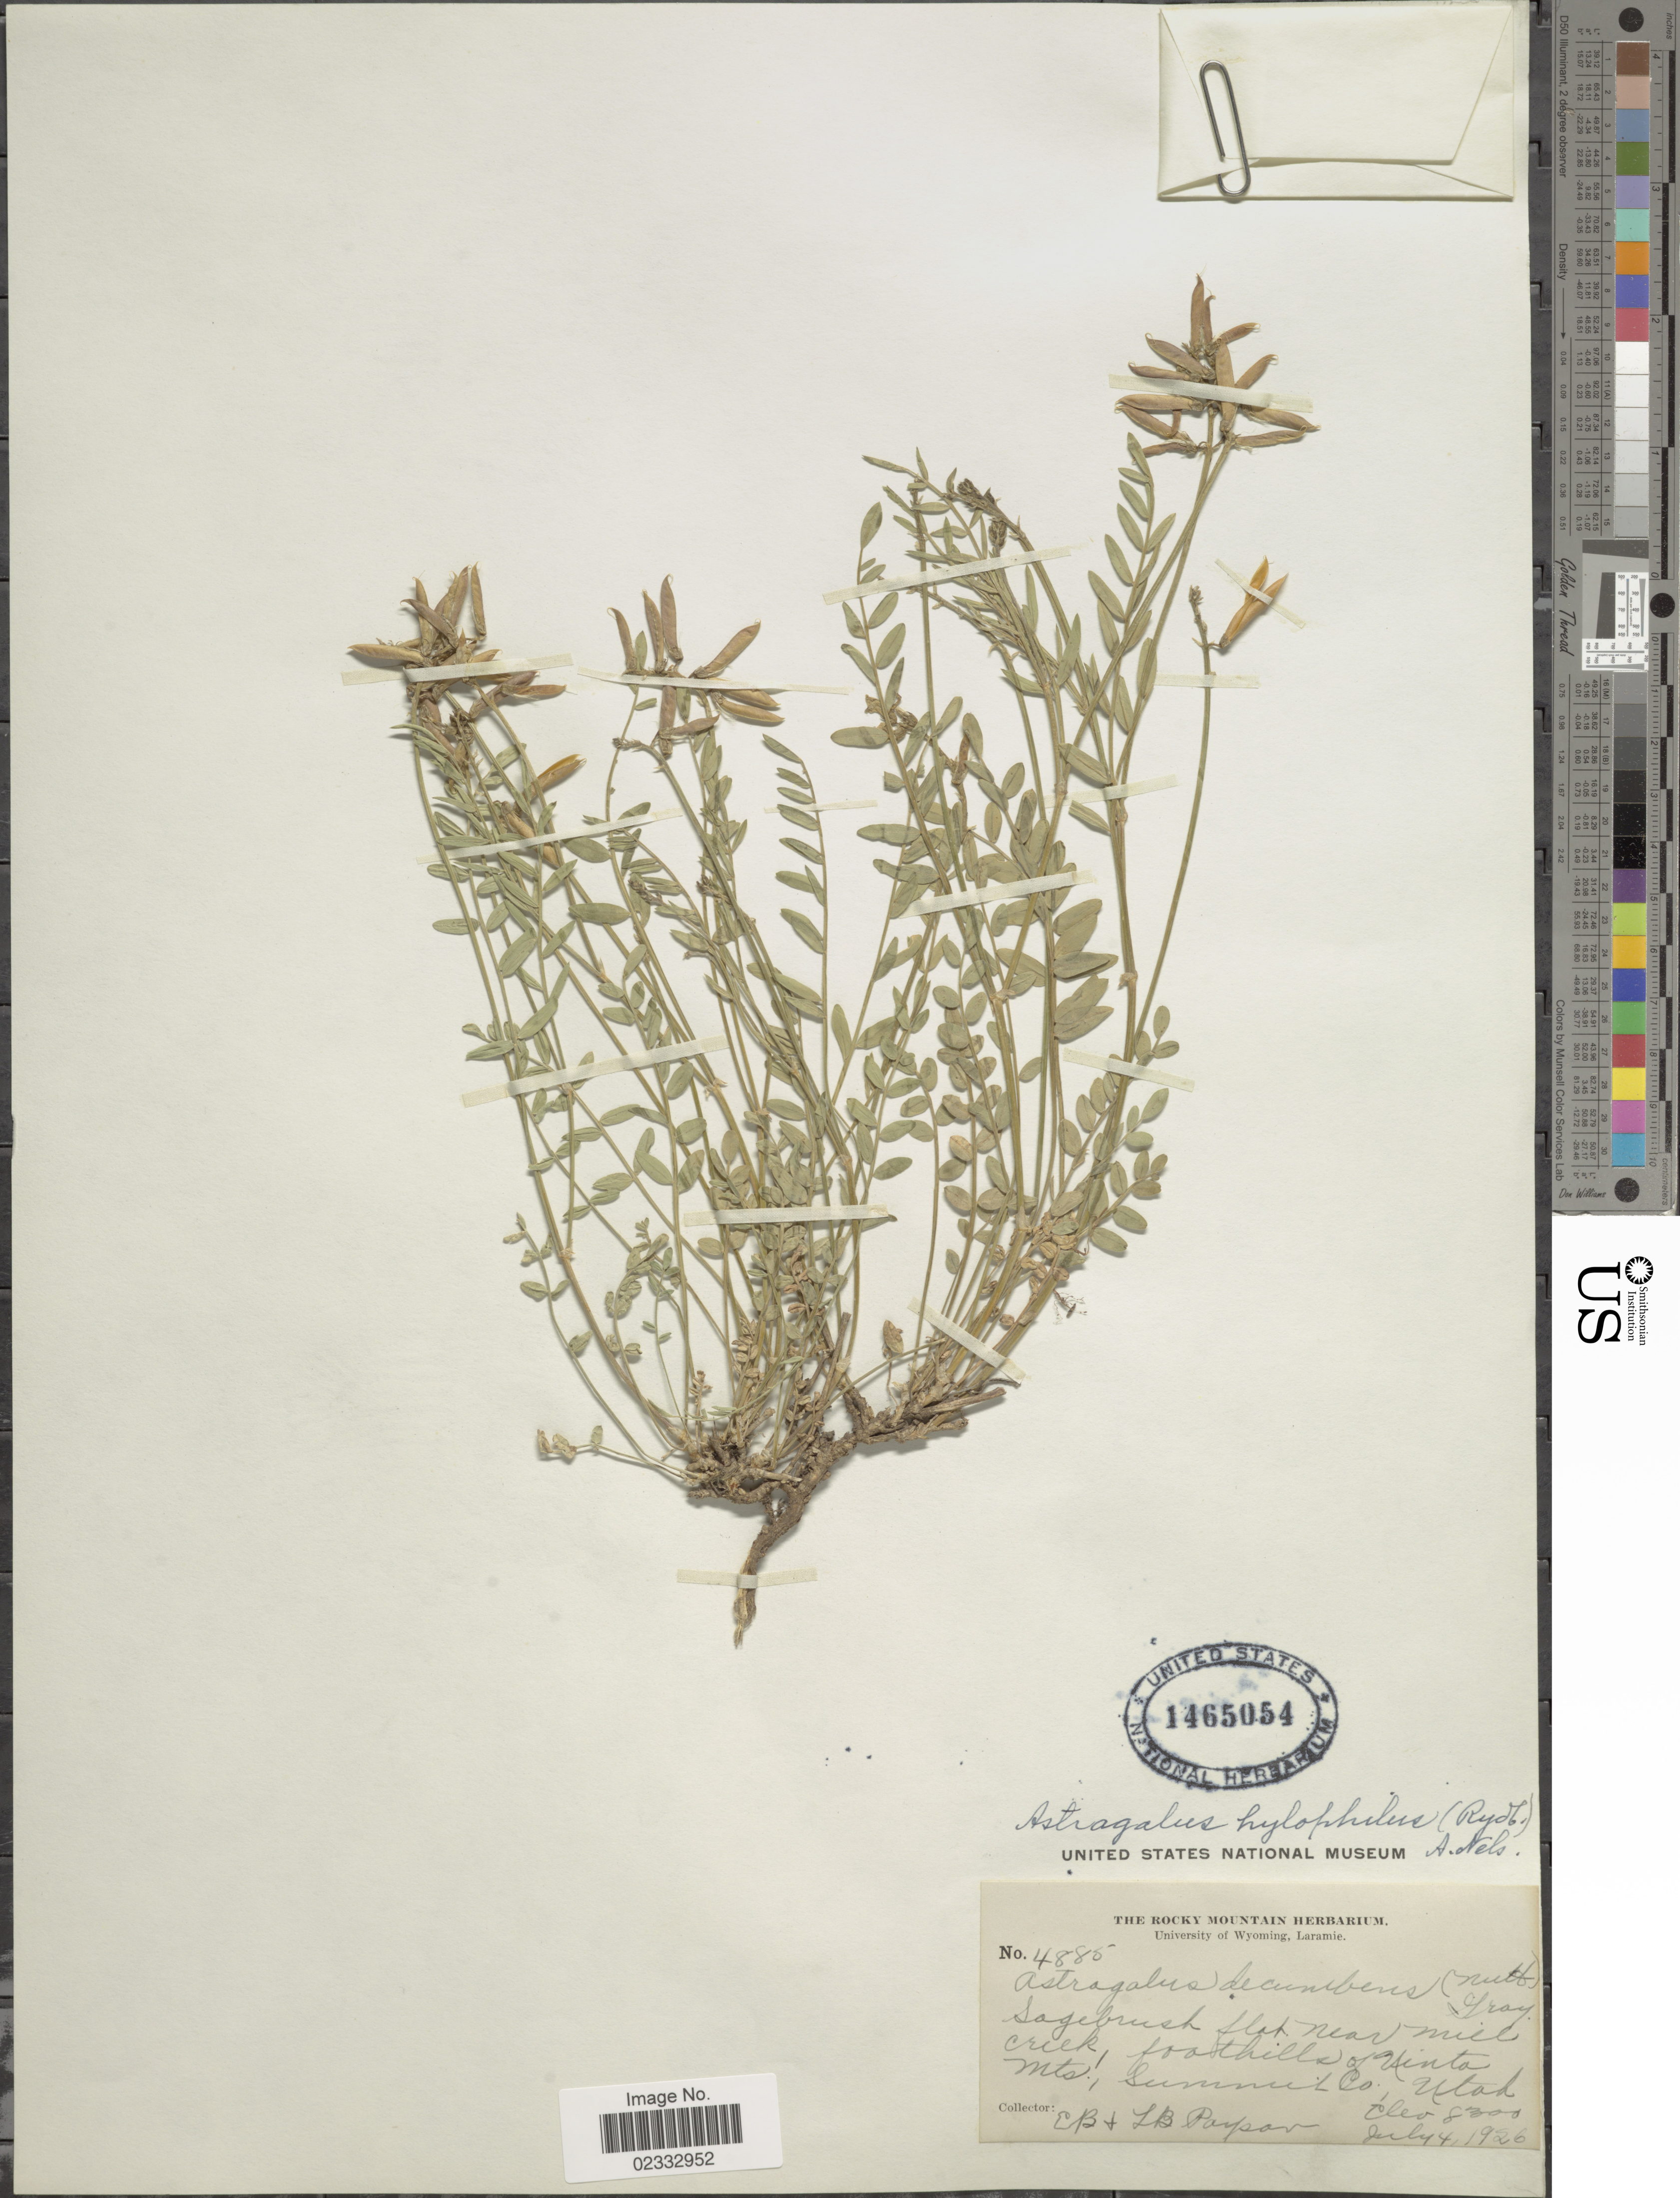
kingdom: Plantae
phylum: Tracheophyta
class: Magnoliopsida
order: Fabales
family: Fabaceae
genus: Astragalus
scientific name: Astragalus miser var. hylophilus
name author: (Rydb.) Barneby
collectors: E. B. Payson & L. Payson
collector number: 4885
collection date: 1926-07-04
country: United States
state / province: Utah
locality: Sagebrush flat near Mill Creek, foothills of Uinta Mts., Summit Co.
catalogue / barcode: US 1465054